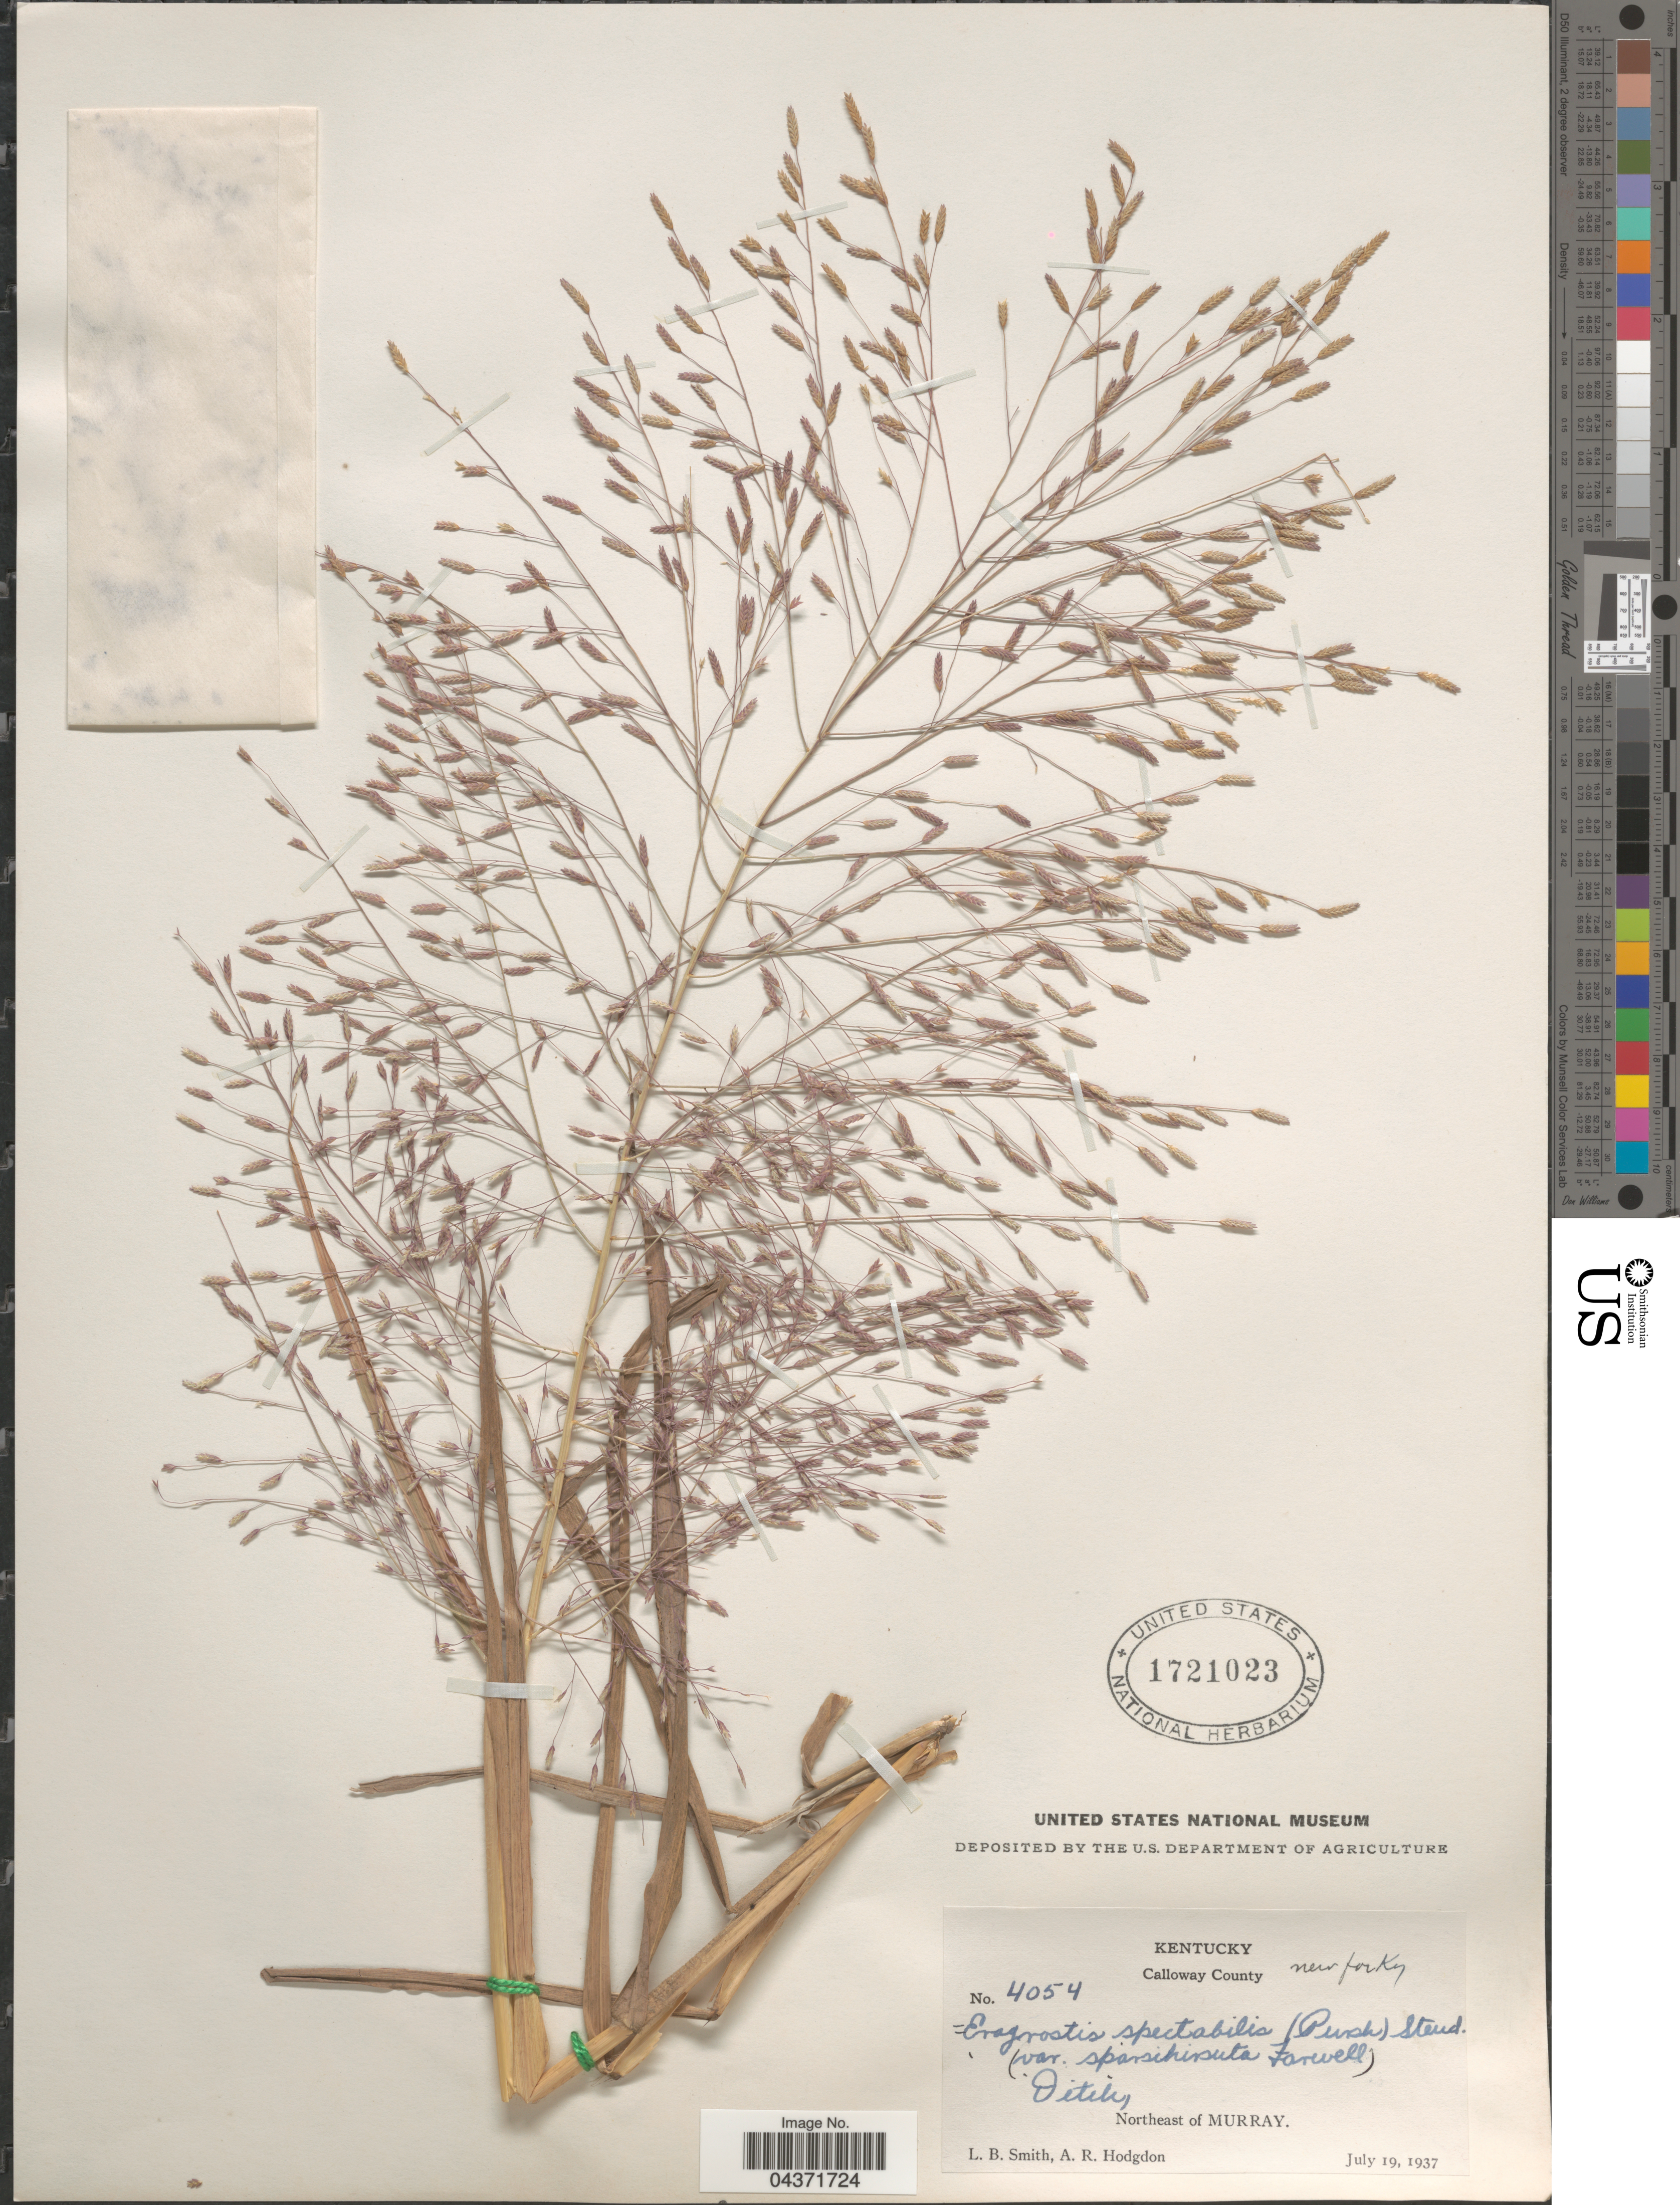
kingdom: Plantae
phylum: Tracheophyta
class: Liliopsida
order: Poales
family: Poaceae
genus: Eragrostis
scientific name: Eragrostis spectabilis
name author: (Pursh) Steud.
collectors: L. Smith & A. R. Hodgdon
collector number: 4054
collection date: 1937-07-19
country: United States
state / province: Kentucky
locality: Calloway County. Northeast of Murray.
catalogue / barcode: US 1721023